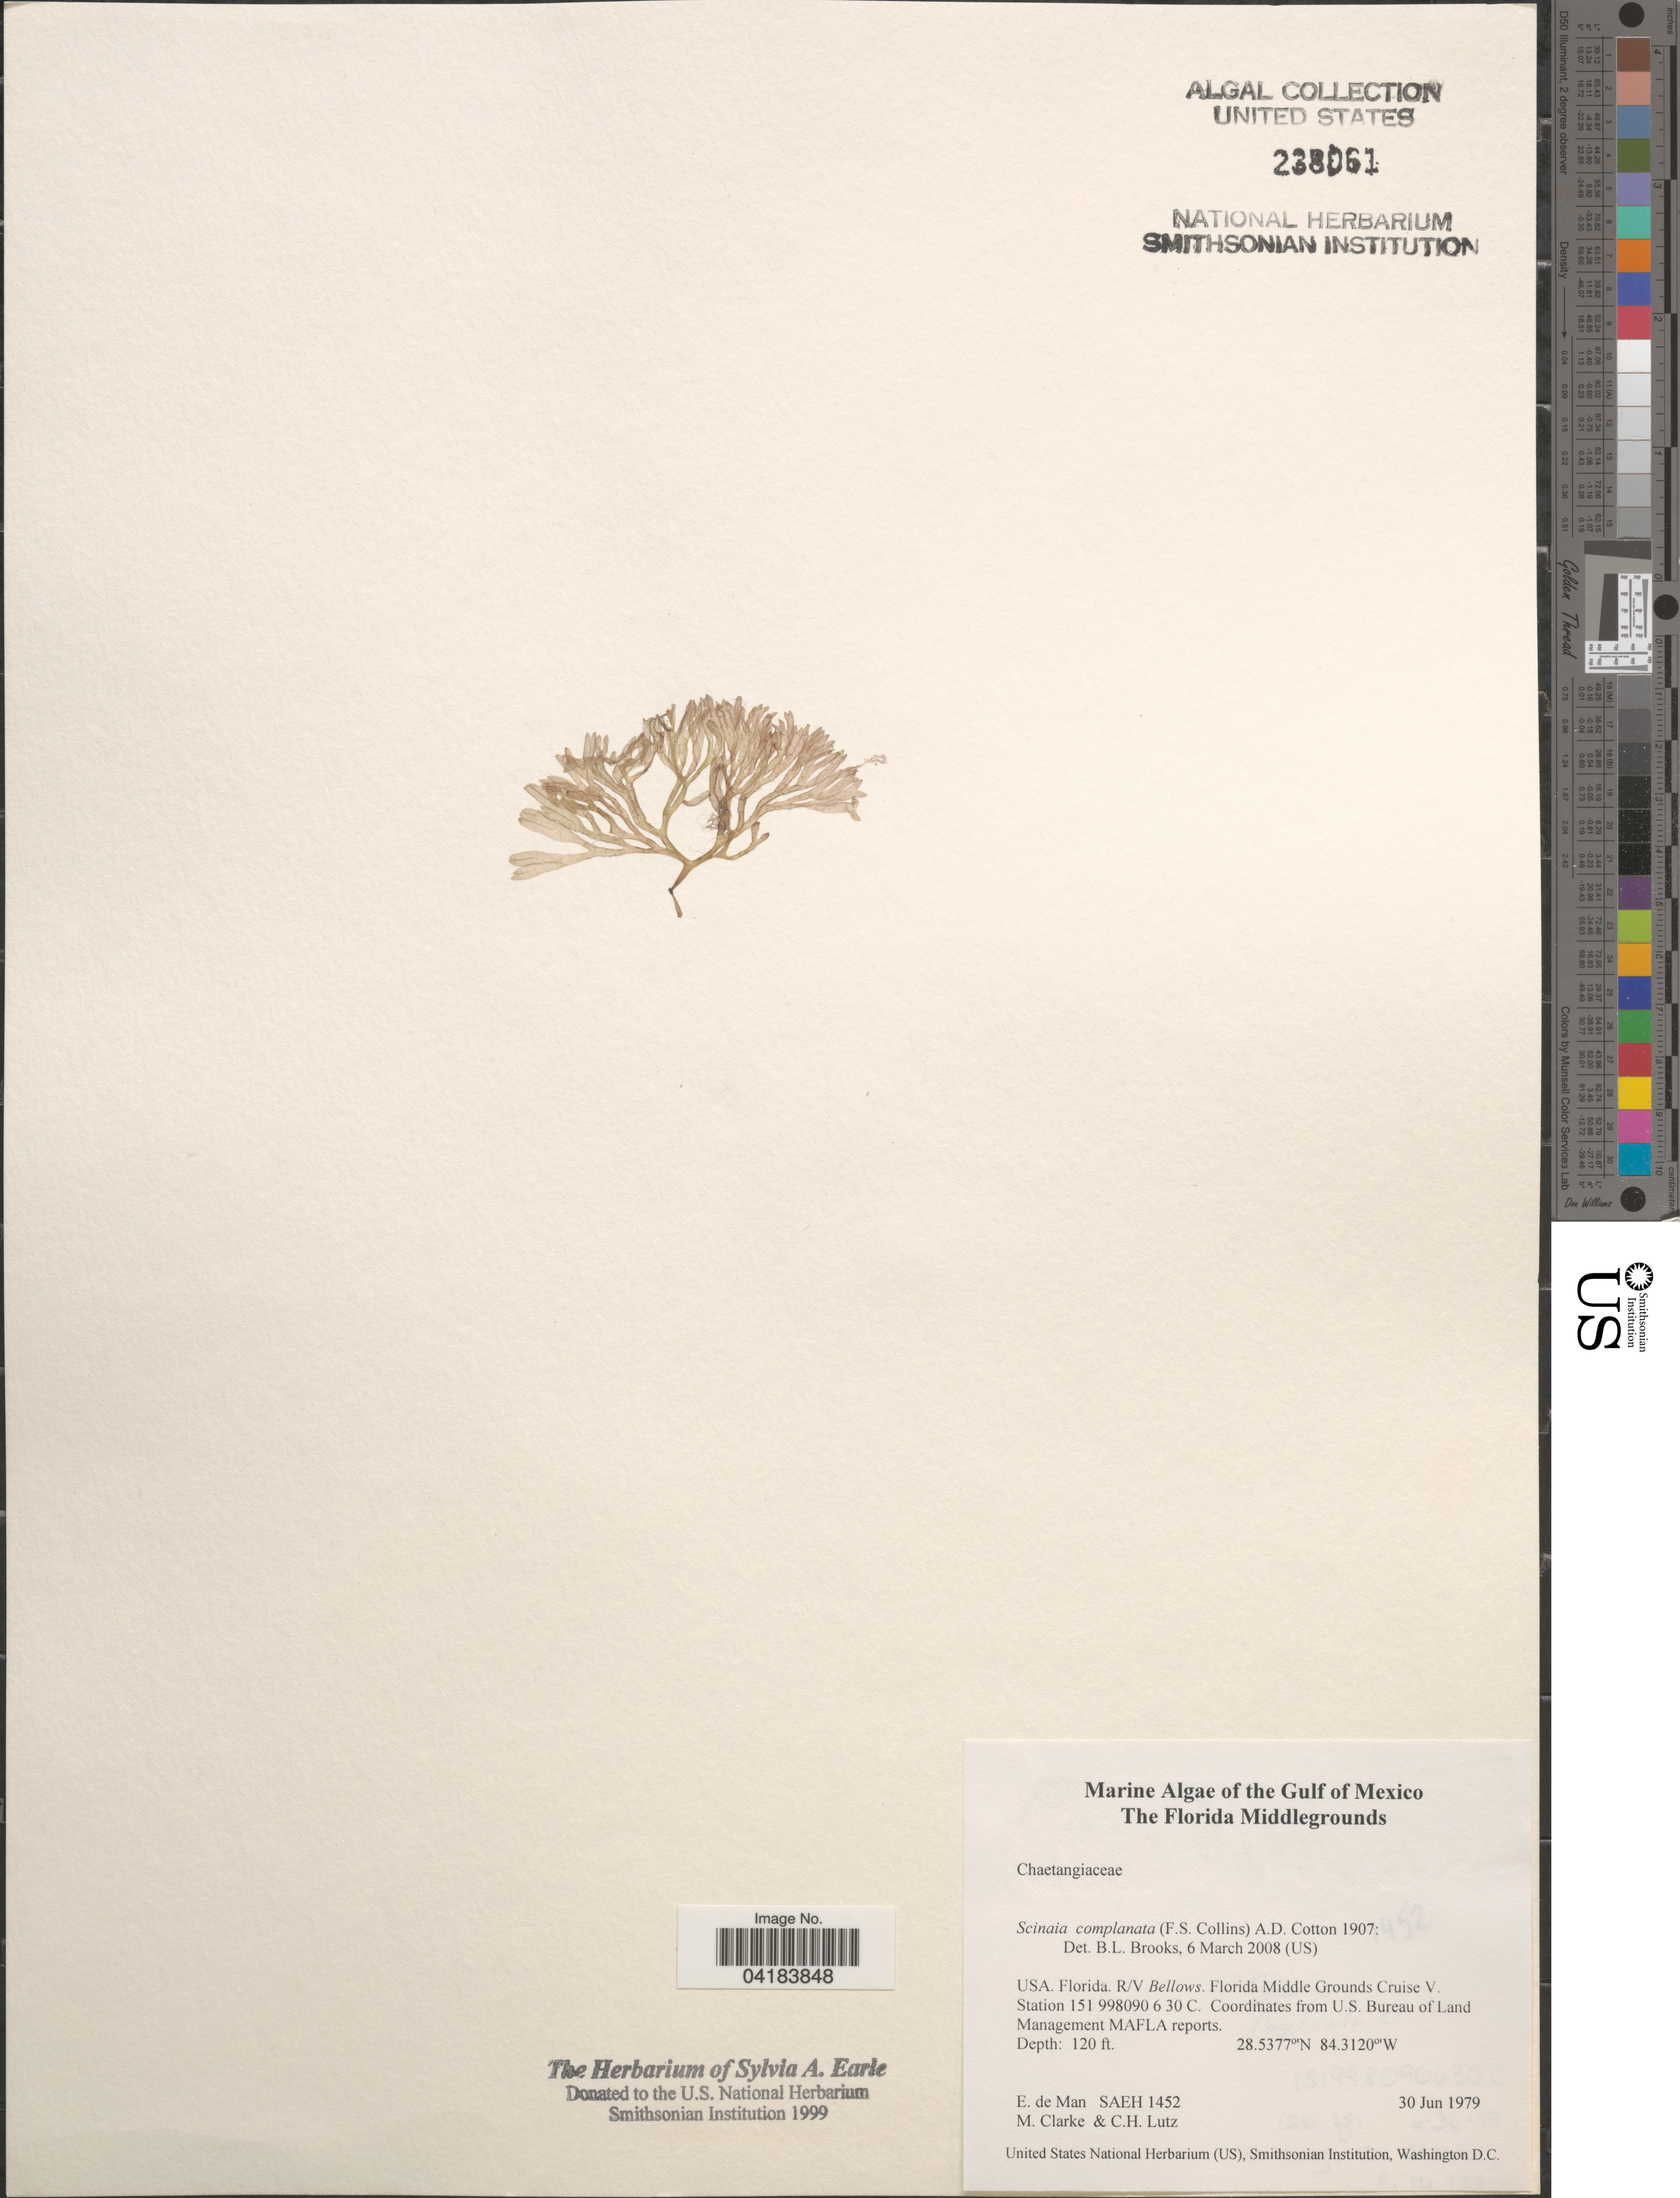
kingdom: Plantae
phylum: Rhodophyta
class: Florideophyceae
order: Nemaliales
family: Scinaiaceae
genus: Scinaia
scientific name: Scinaia complanata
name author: (Collins in Collins et al.) Cotton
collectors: E. de Man, M. Clarke & C. Lutz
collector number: SAEH1452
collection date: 1979-06-30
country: United States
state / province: Florida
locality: Gulf of Mexico. R/V Bellows. Florida Middle Grounds Cruise V. Station 151 998090 6 30 C.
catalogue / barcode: US 238061